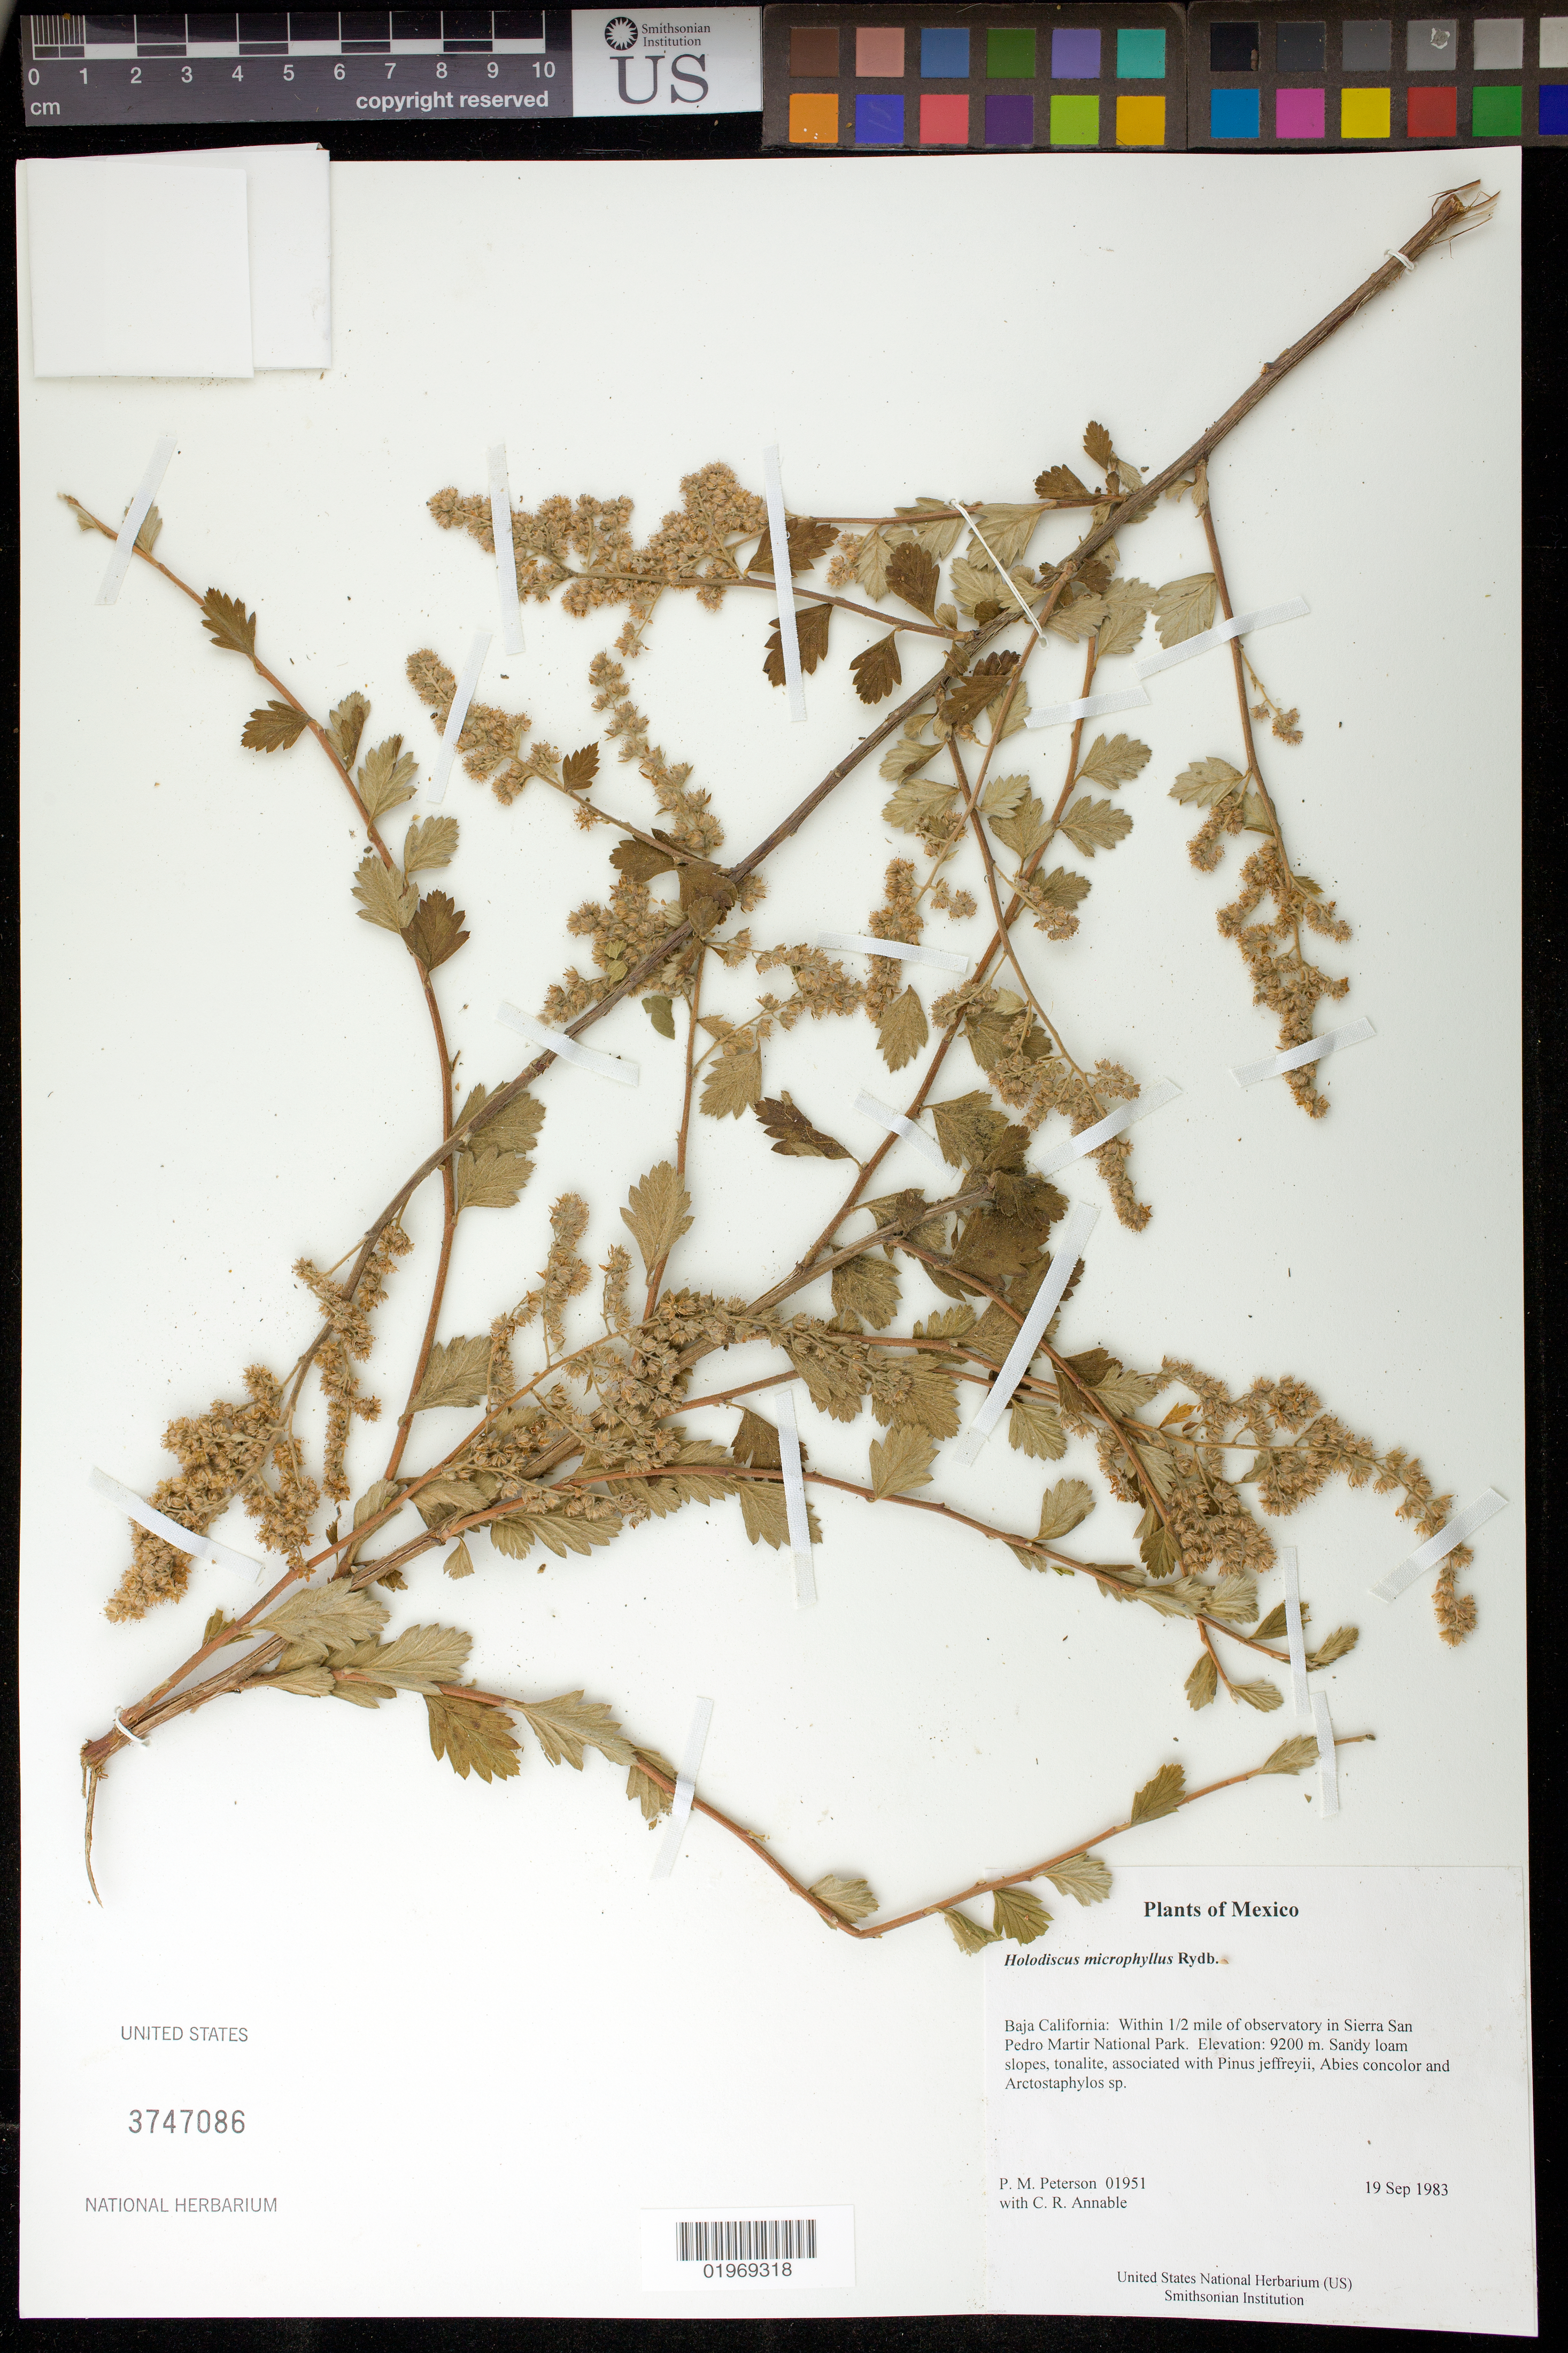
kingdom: Plantae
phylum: Tracheophyta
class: Magnoliopsida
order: Rosales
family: Rosaceae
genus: Holodiscus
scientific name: Holodiscus discolor var. microphyllus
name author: (Rydb.) Jeps.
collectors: P. M. Peterson & C. R. Annable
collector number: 01951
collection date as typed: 19 Sep 1983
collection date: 1983-09-19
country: Mexico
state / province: Baja California Norte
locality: Within 1/2 mile of observatory in Sierra San Pedro Martir National Park.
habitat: Sandy loam slopes, tonalite, associated with Pinus jeffreyii, Abies concolor and Arctostaphylos sp.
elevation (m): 9200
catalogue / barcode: US 3747086